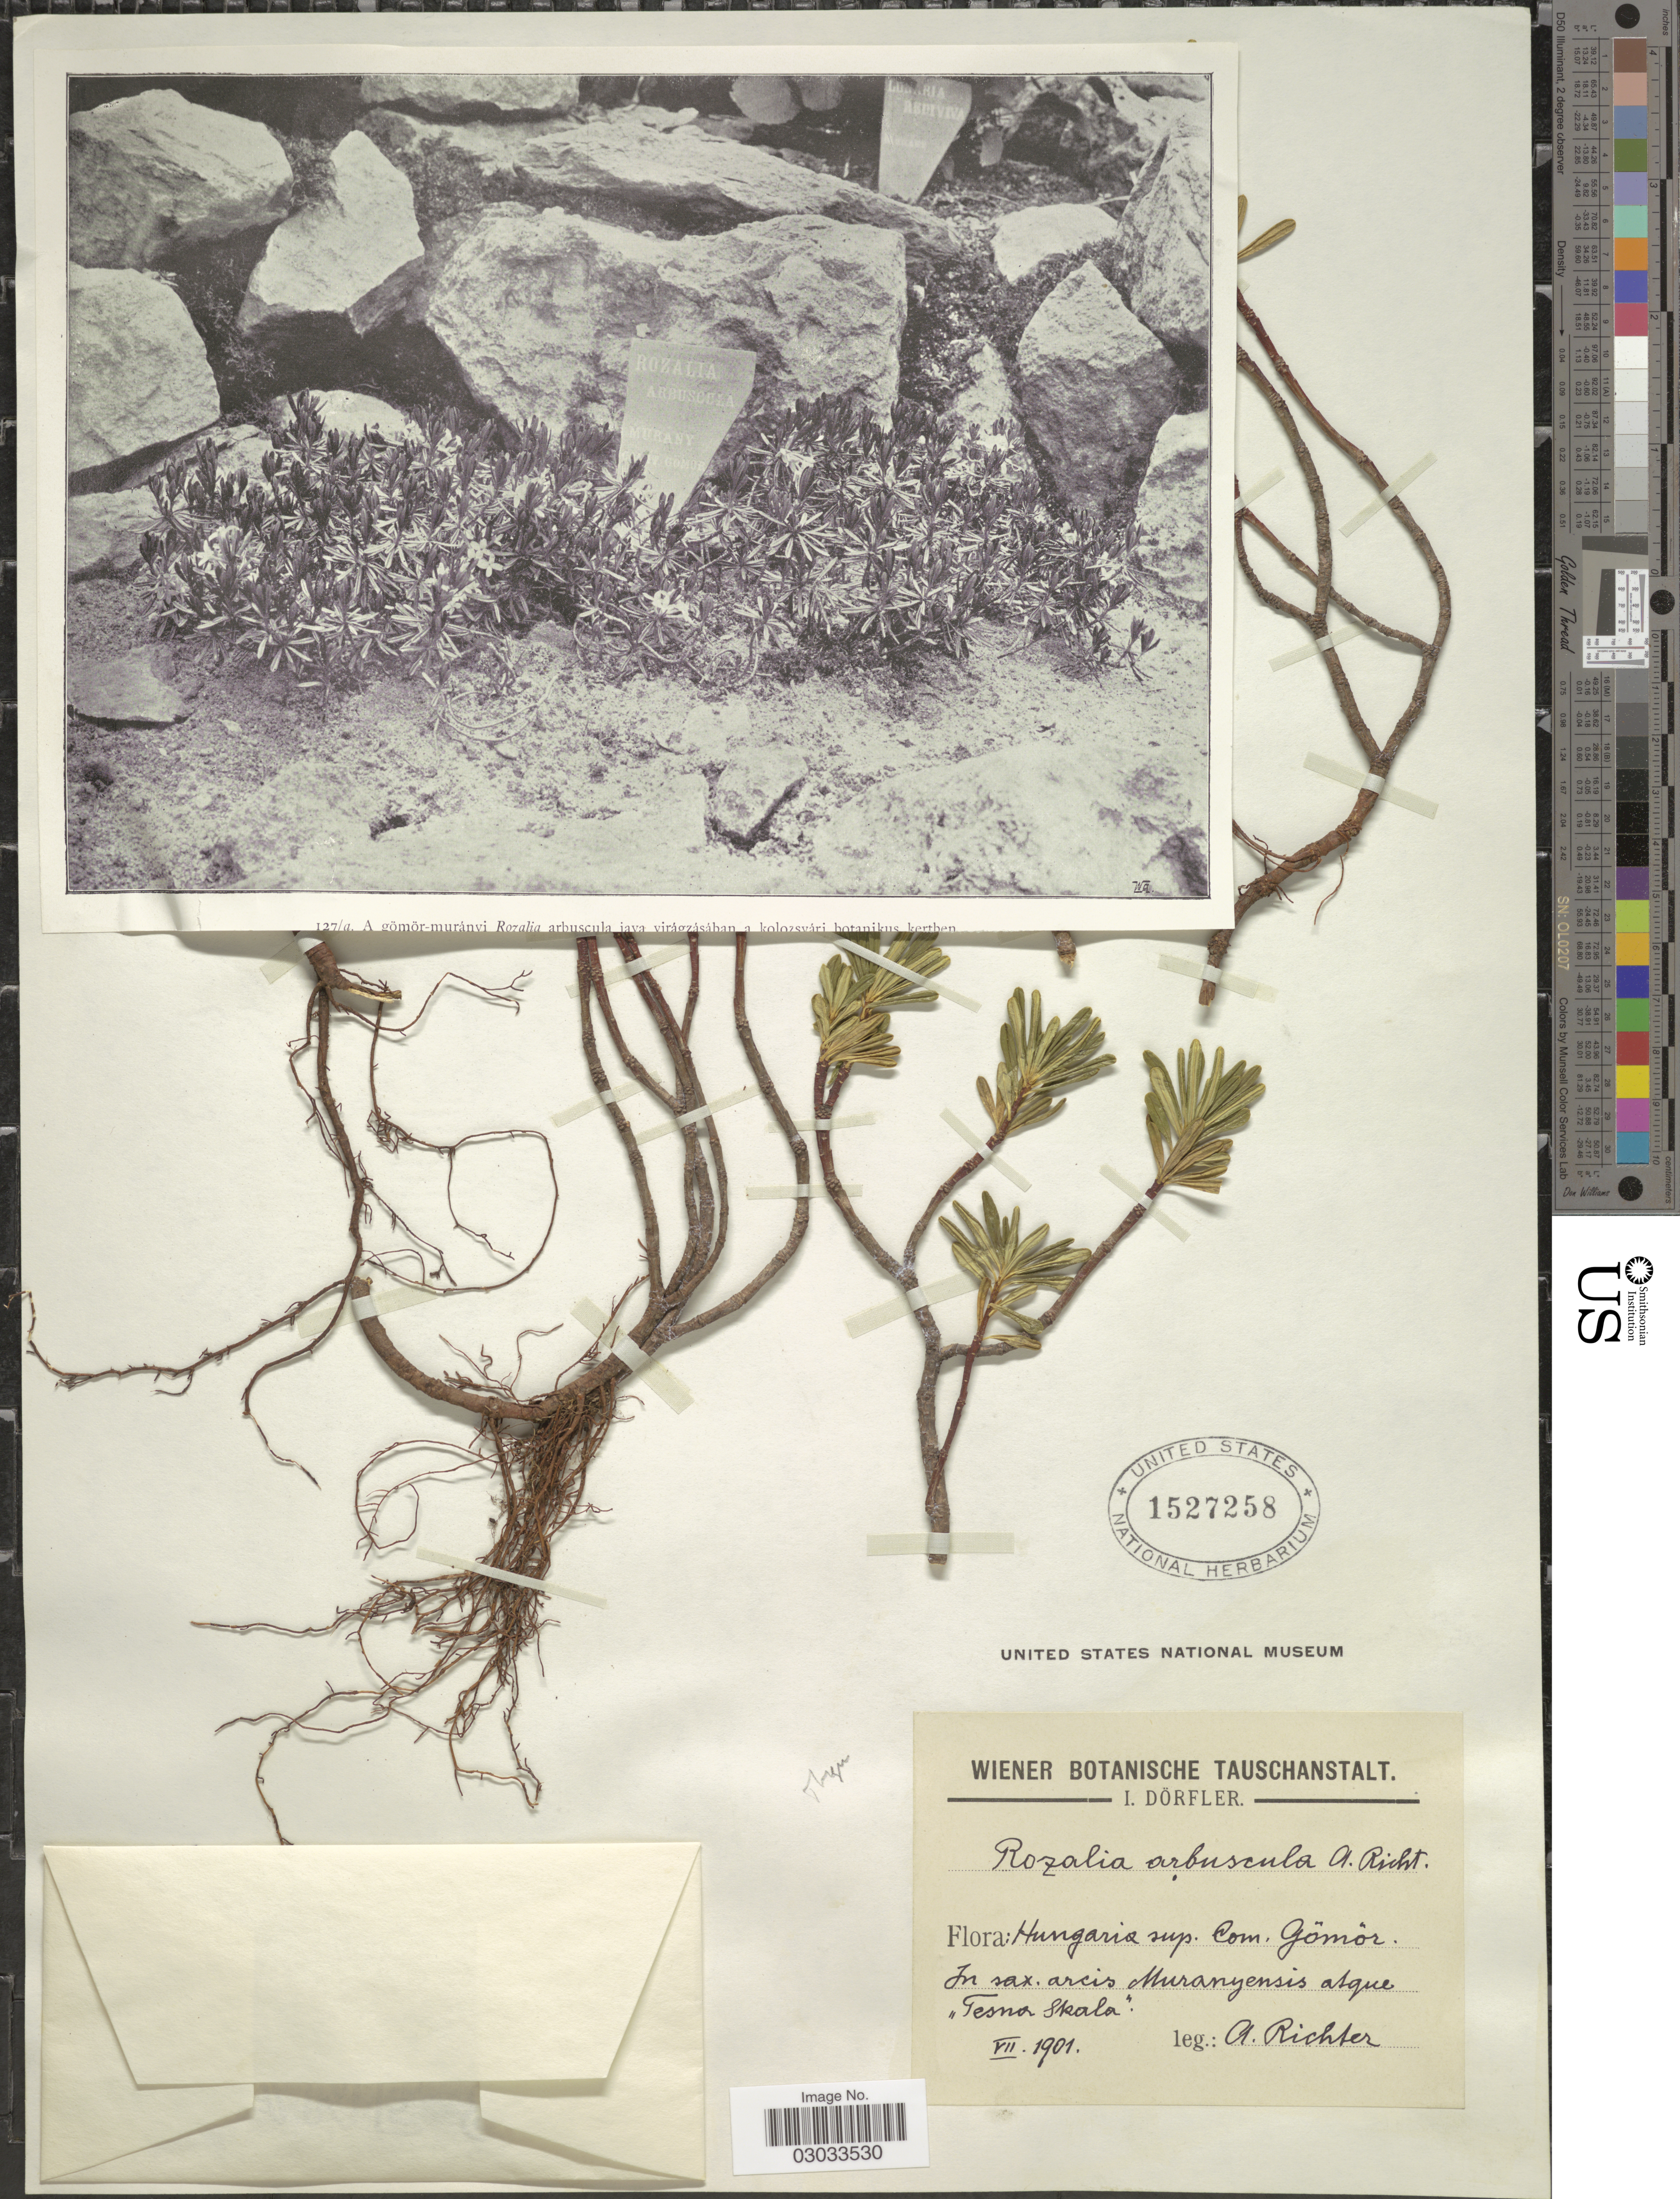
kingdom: Plantae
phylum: Tracheophyta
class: Magnoliopsida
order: Malvales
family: Thymelaeaceae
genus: Daphne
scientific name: Daphne arbuscula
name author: Čelak.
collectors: A. Richter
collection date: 1901-07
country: Slovakia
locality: Hungaria sup. Com. Gömör. In sax. arcis Muranyensis atgue "Tesna Skala".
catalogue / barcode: US 1527258